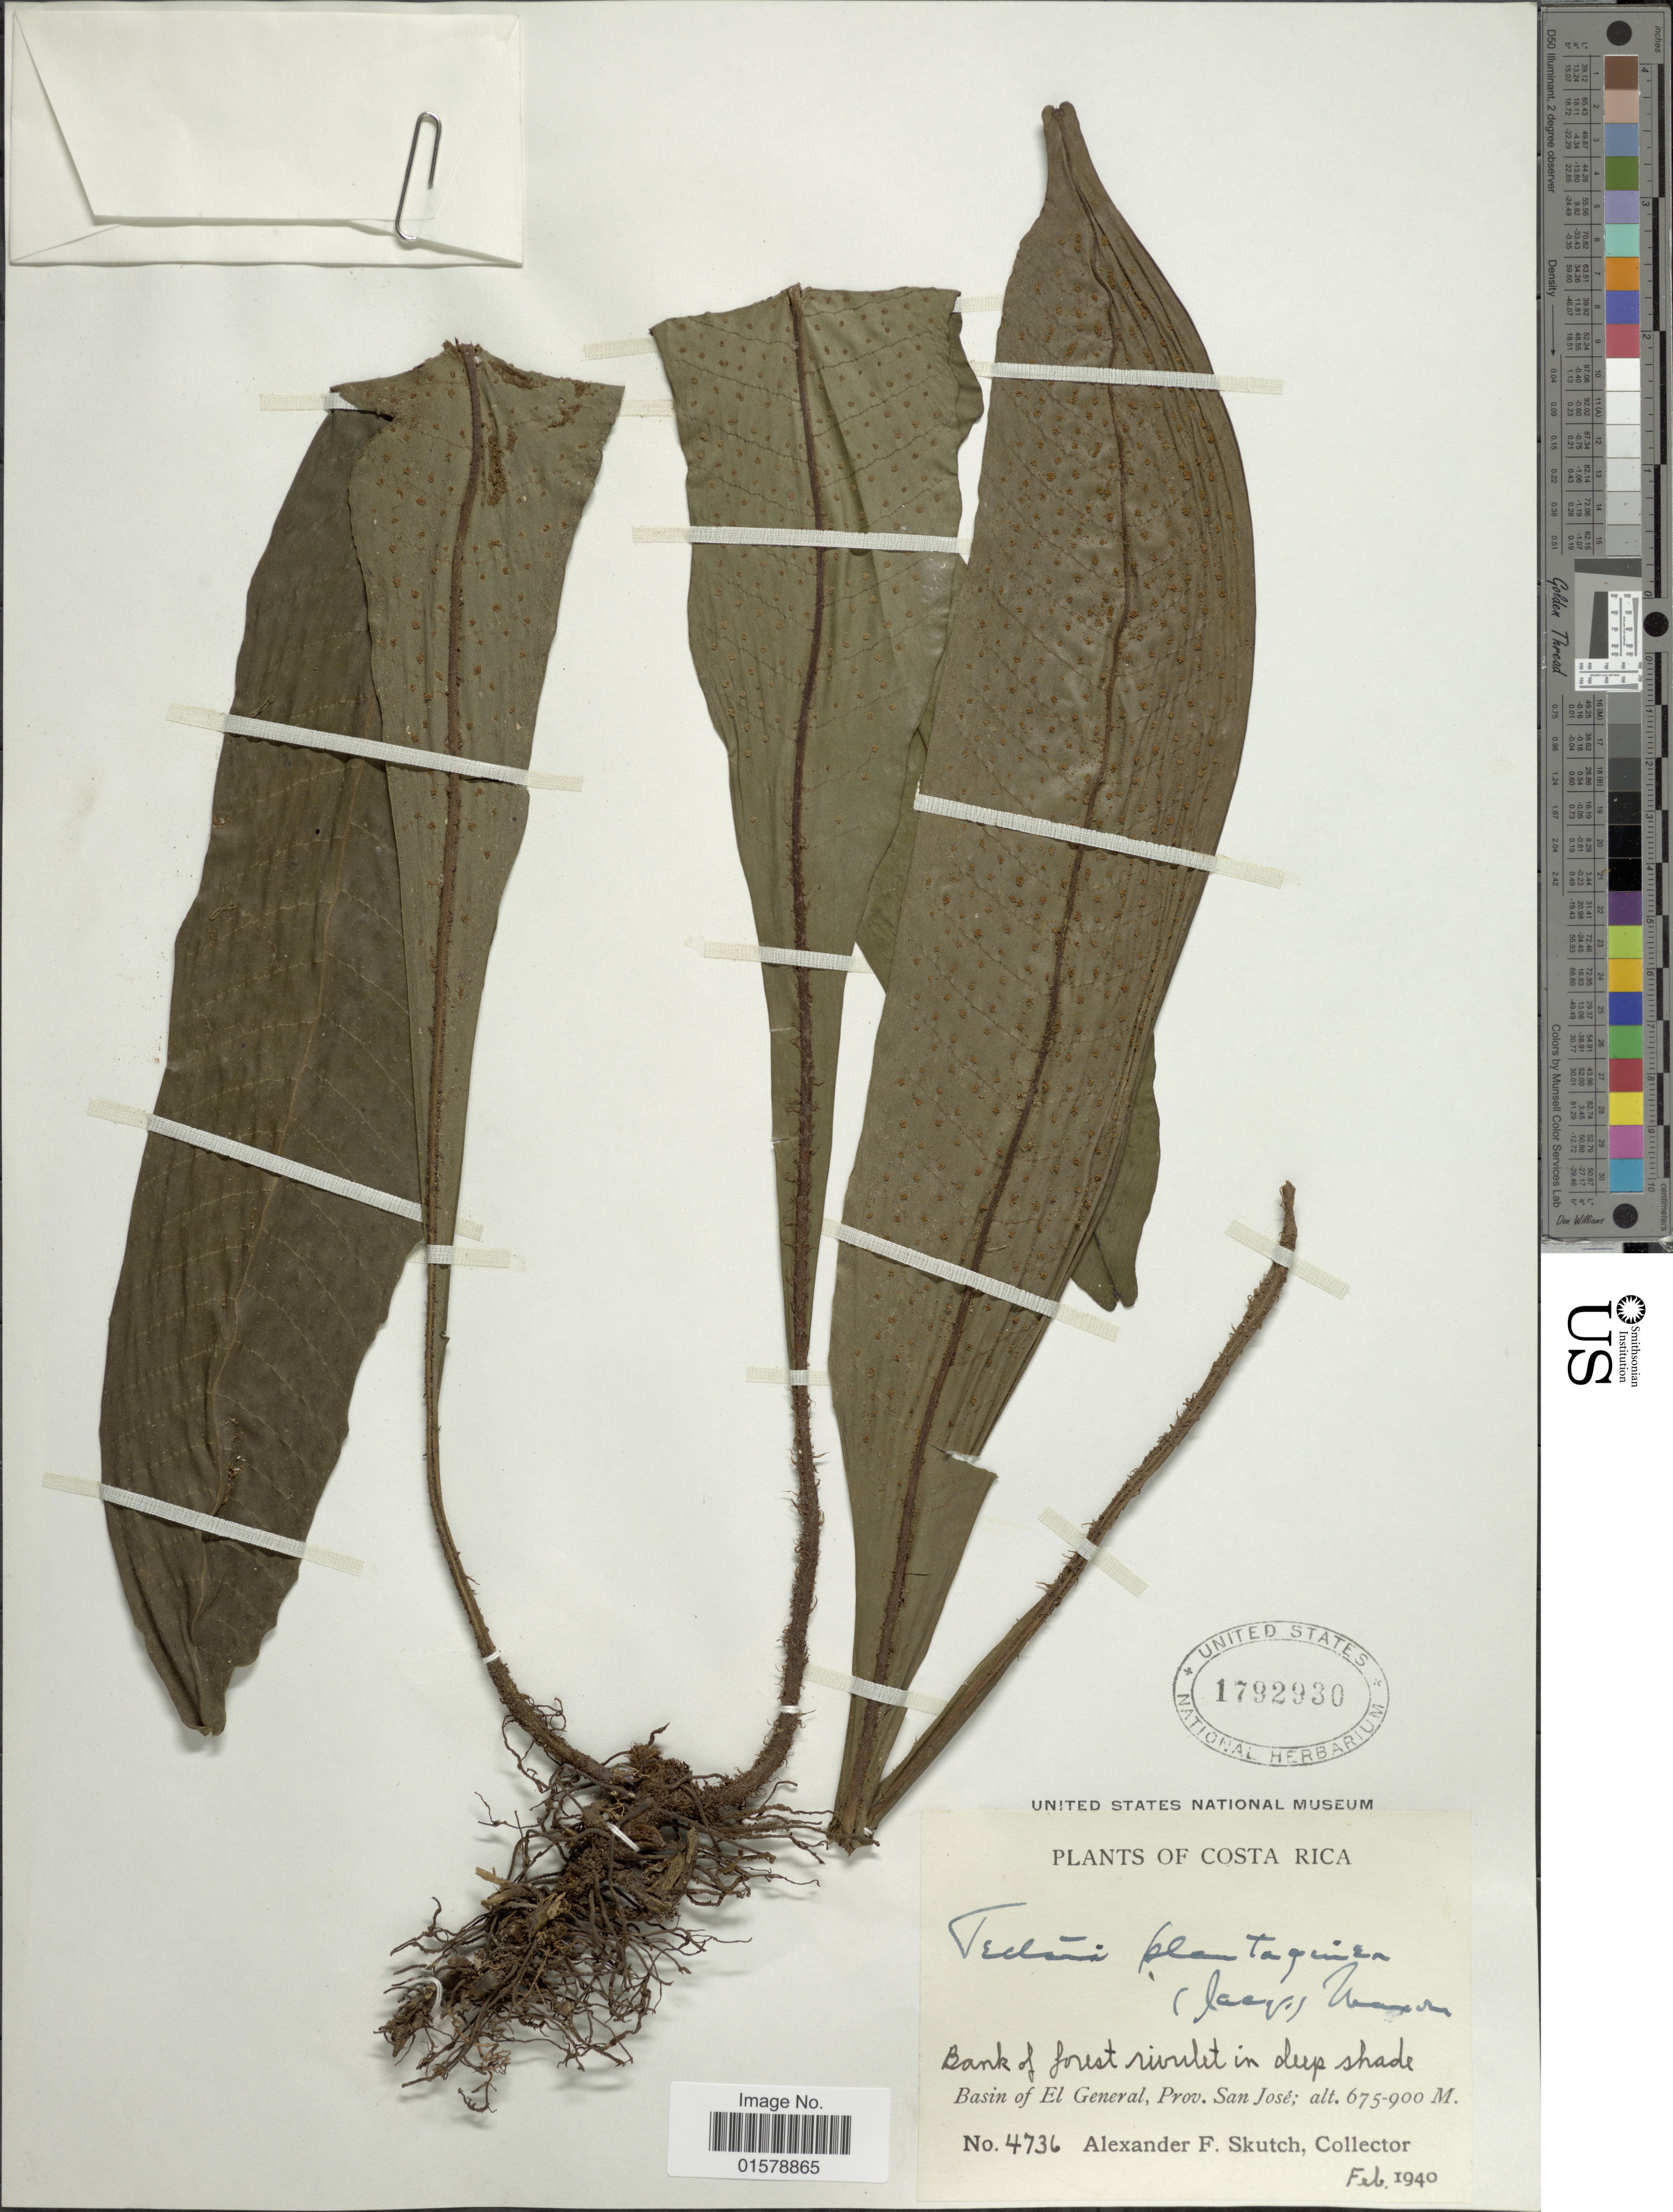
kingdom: Plantae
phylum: Tracheophyta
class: Polypodiopsida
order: Polypodiales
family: Tectariaceae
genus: Tectaria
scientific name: Tectaria plantaginea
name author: (Jacq.) Maxon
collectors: A. F. Skutch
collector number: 4736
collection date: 1940-02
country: Costa Rica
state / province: San José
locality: Basin of El General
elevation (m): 675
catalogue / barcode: US 1792930